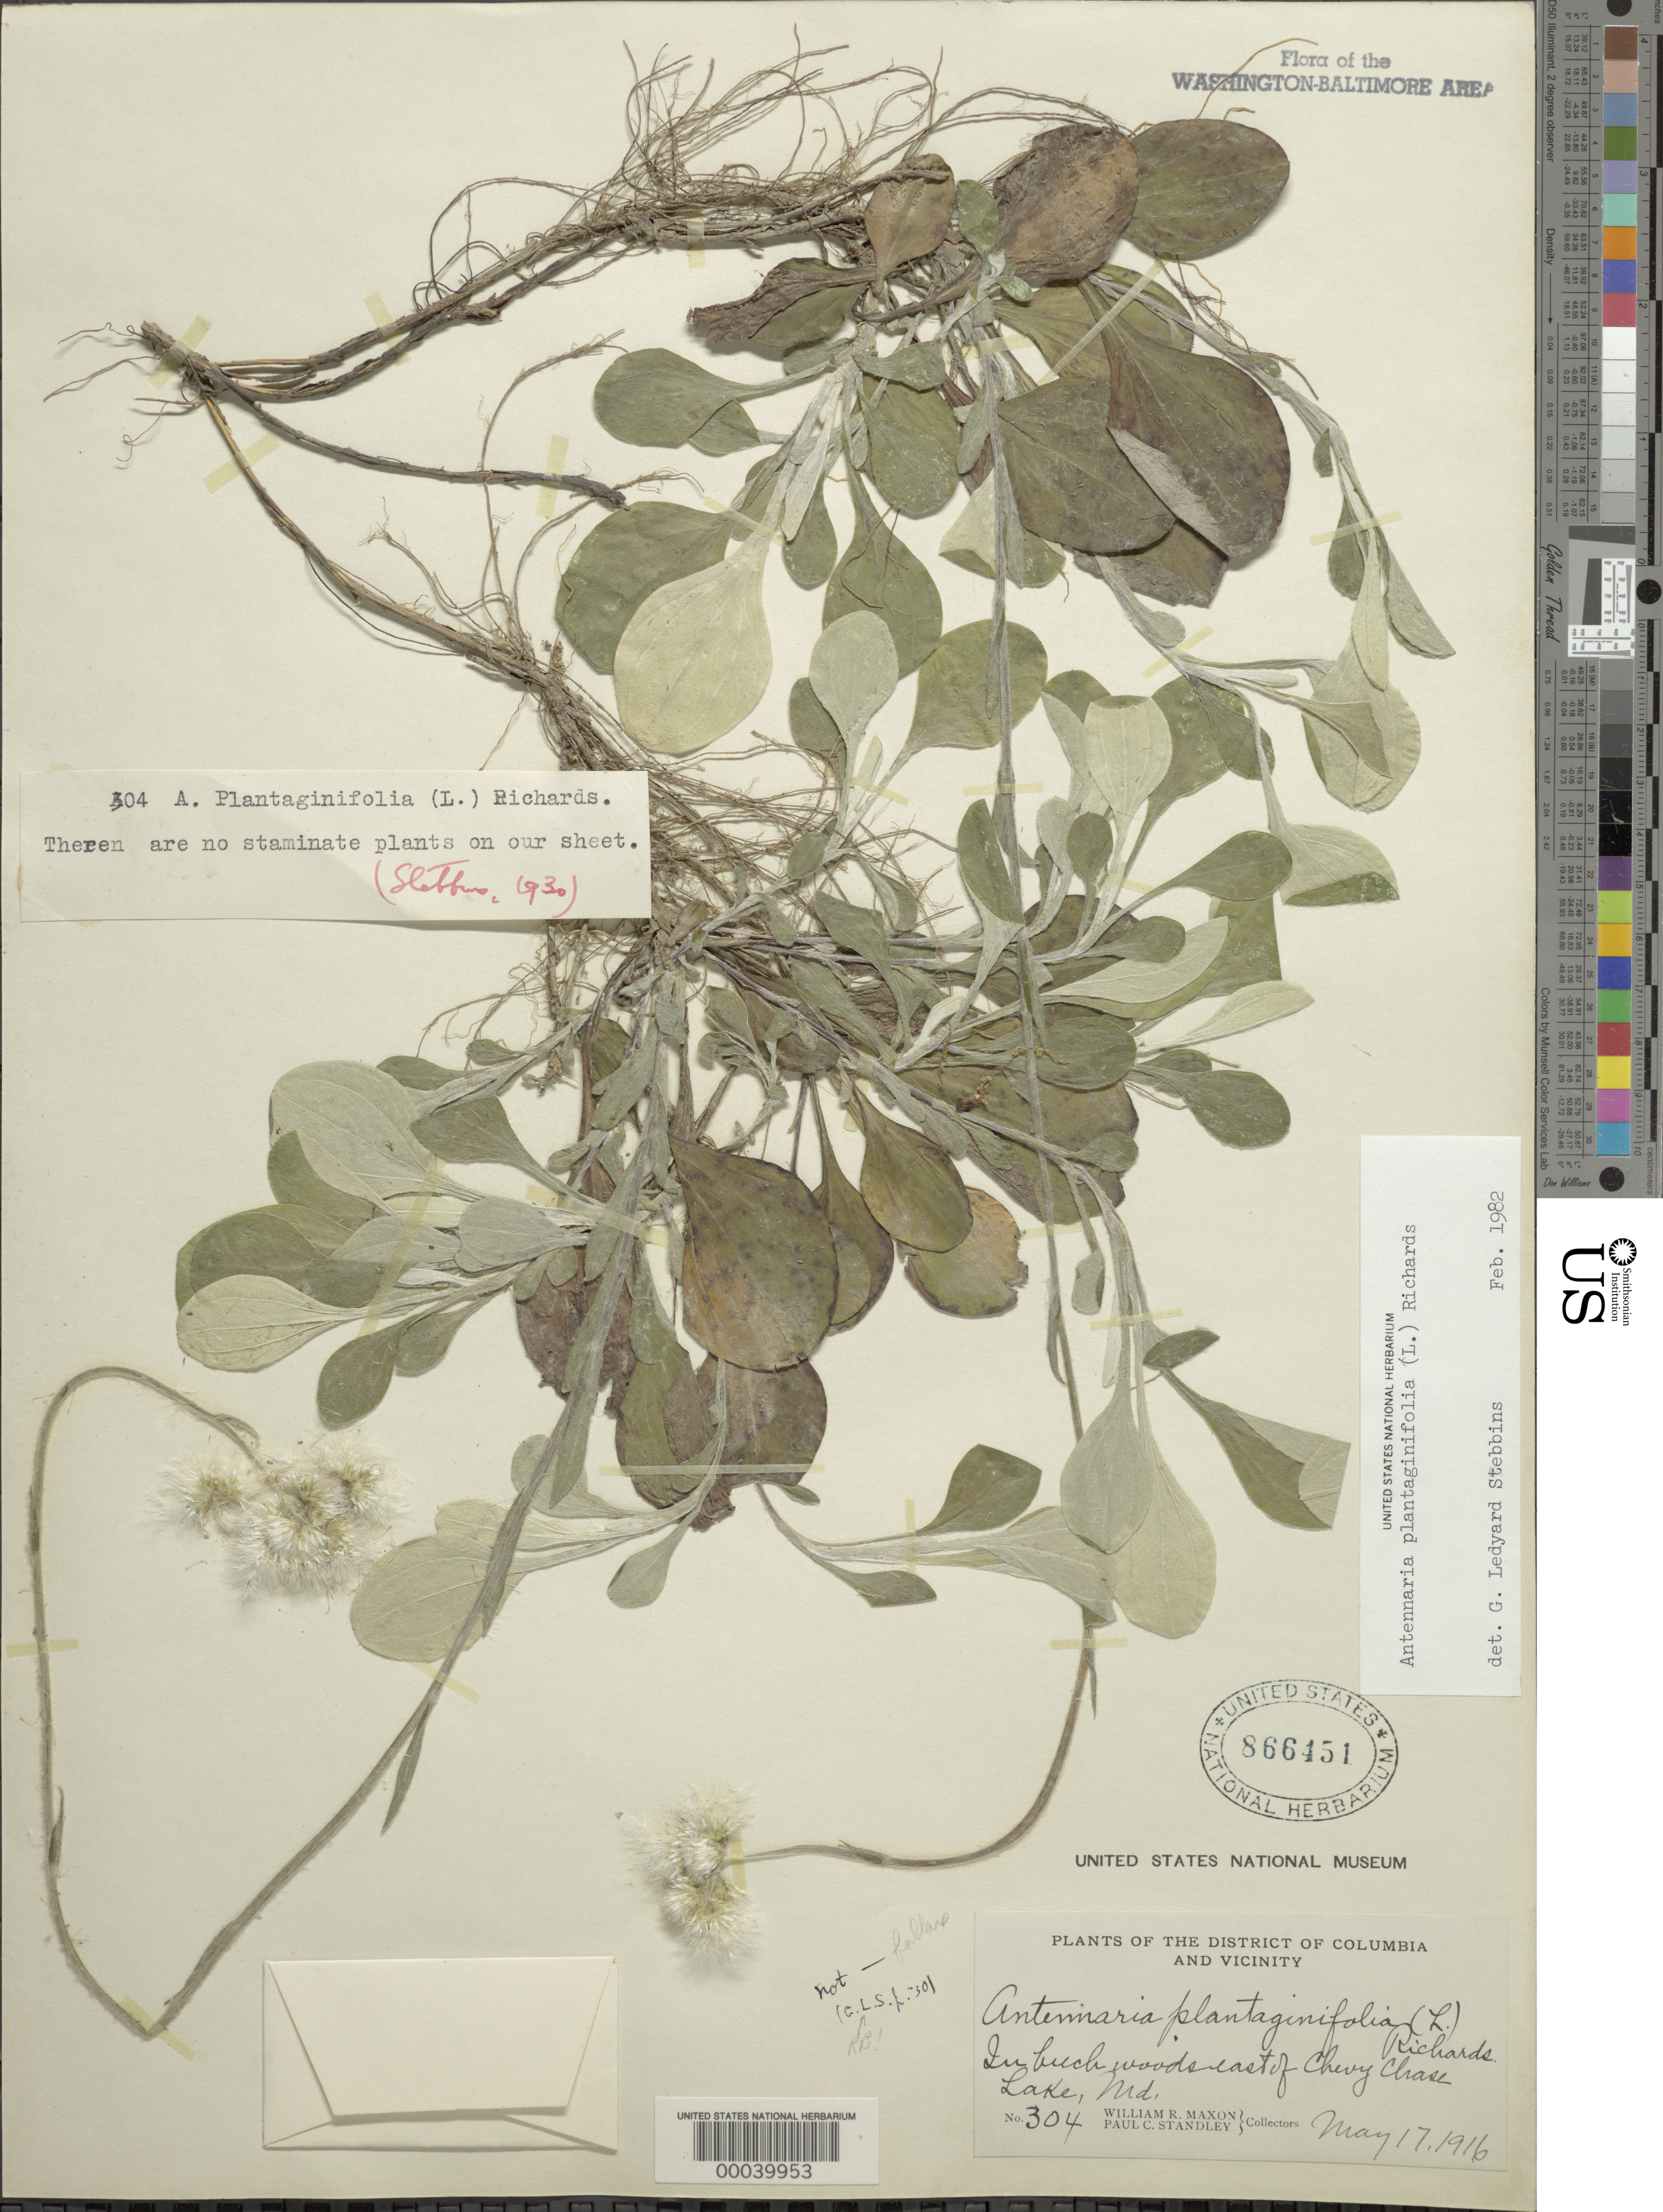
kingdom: Plantae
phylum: Tracheophyta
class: Magnoliopsida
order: Asterales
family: Asteraceae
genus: Antennaria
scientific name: Antennaria plantaginifolia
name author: (L.) Richardson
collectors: W. R. Maxon & P. C. Standley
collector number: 304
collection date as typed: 17 May 1916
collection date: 1916-05-17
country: United States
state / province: Maryland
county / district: Montgomery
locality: East of Chevy Chase Lake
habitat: Beech woods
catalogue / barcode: US 866451